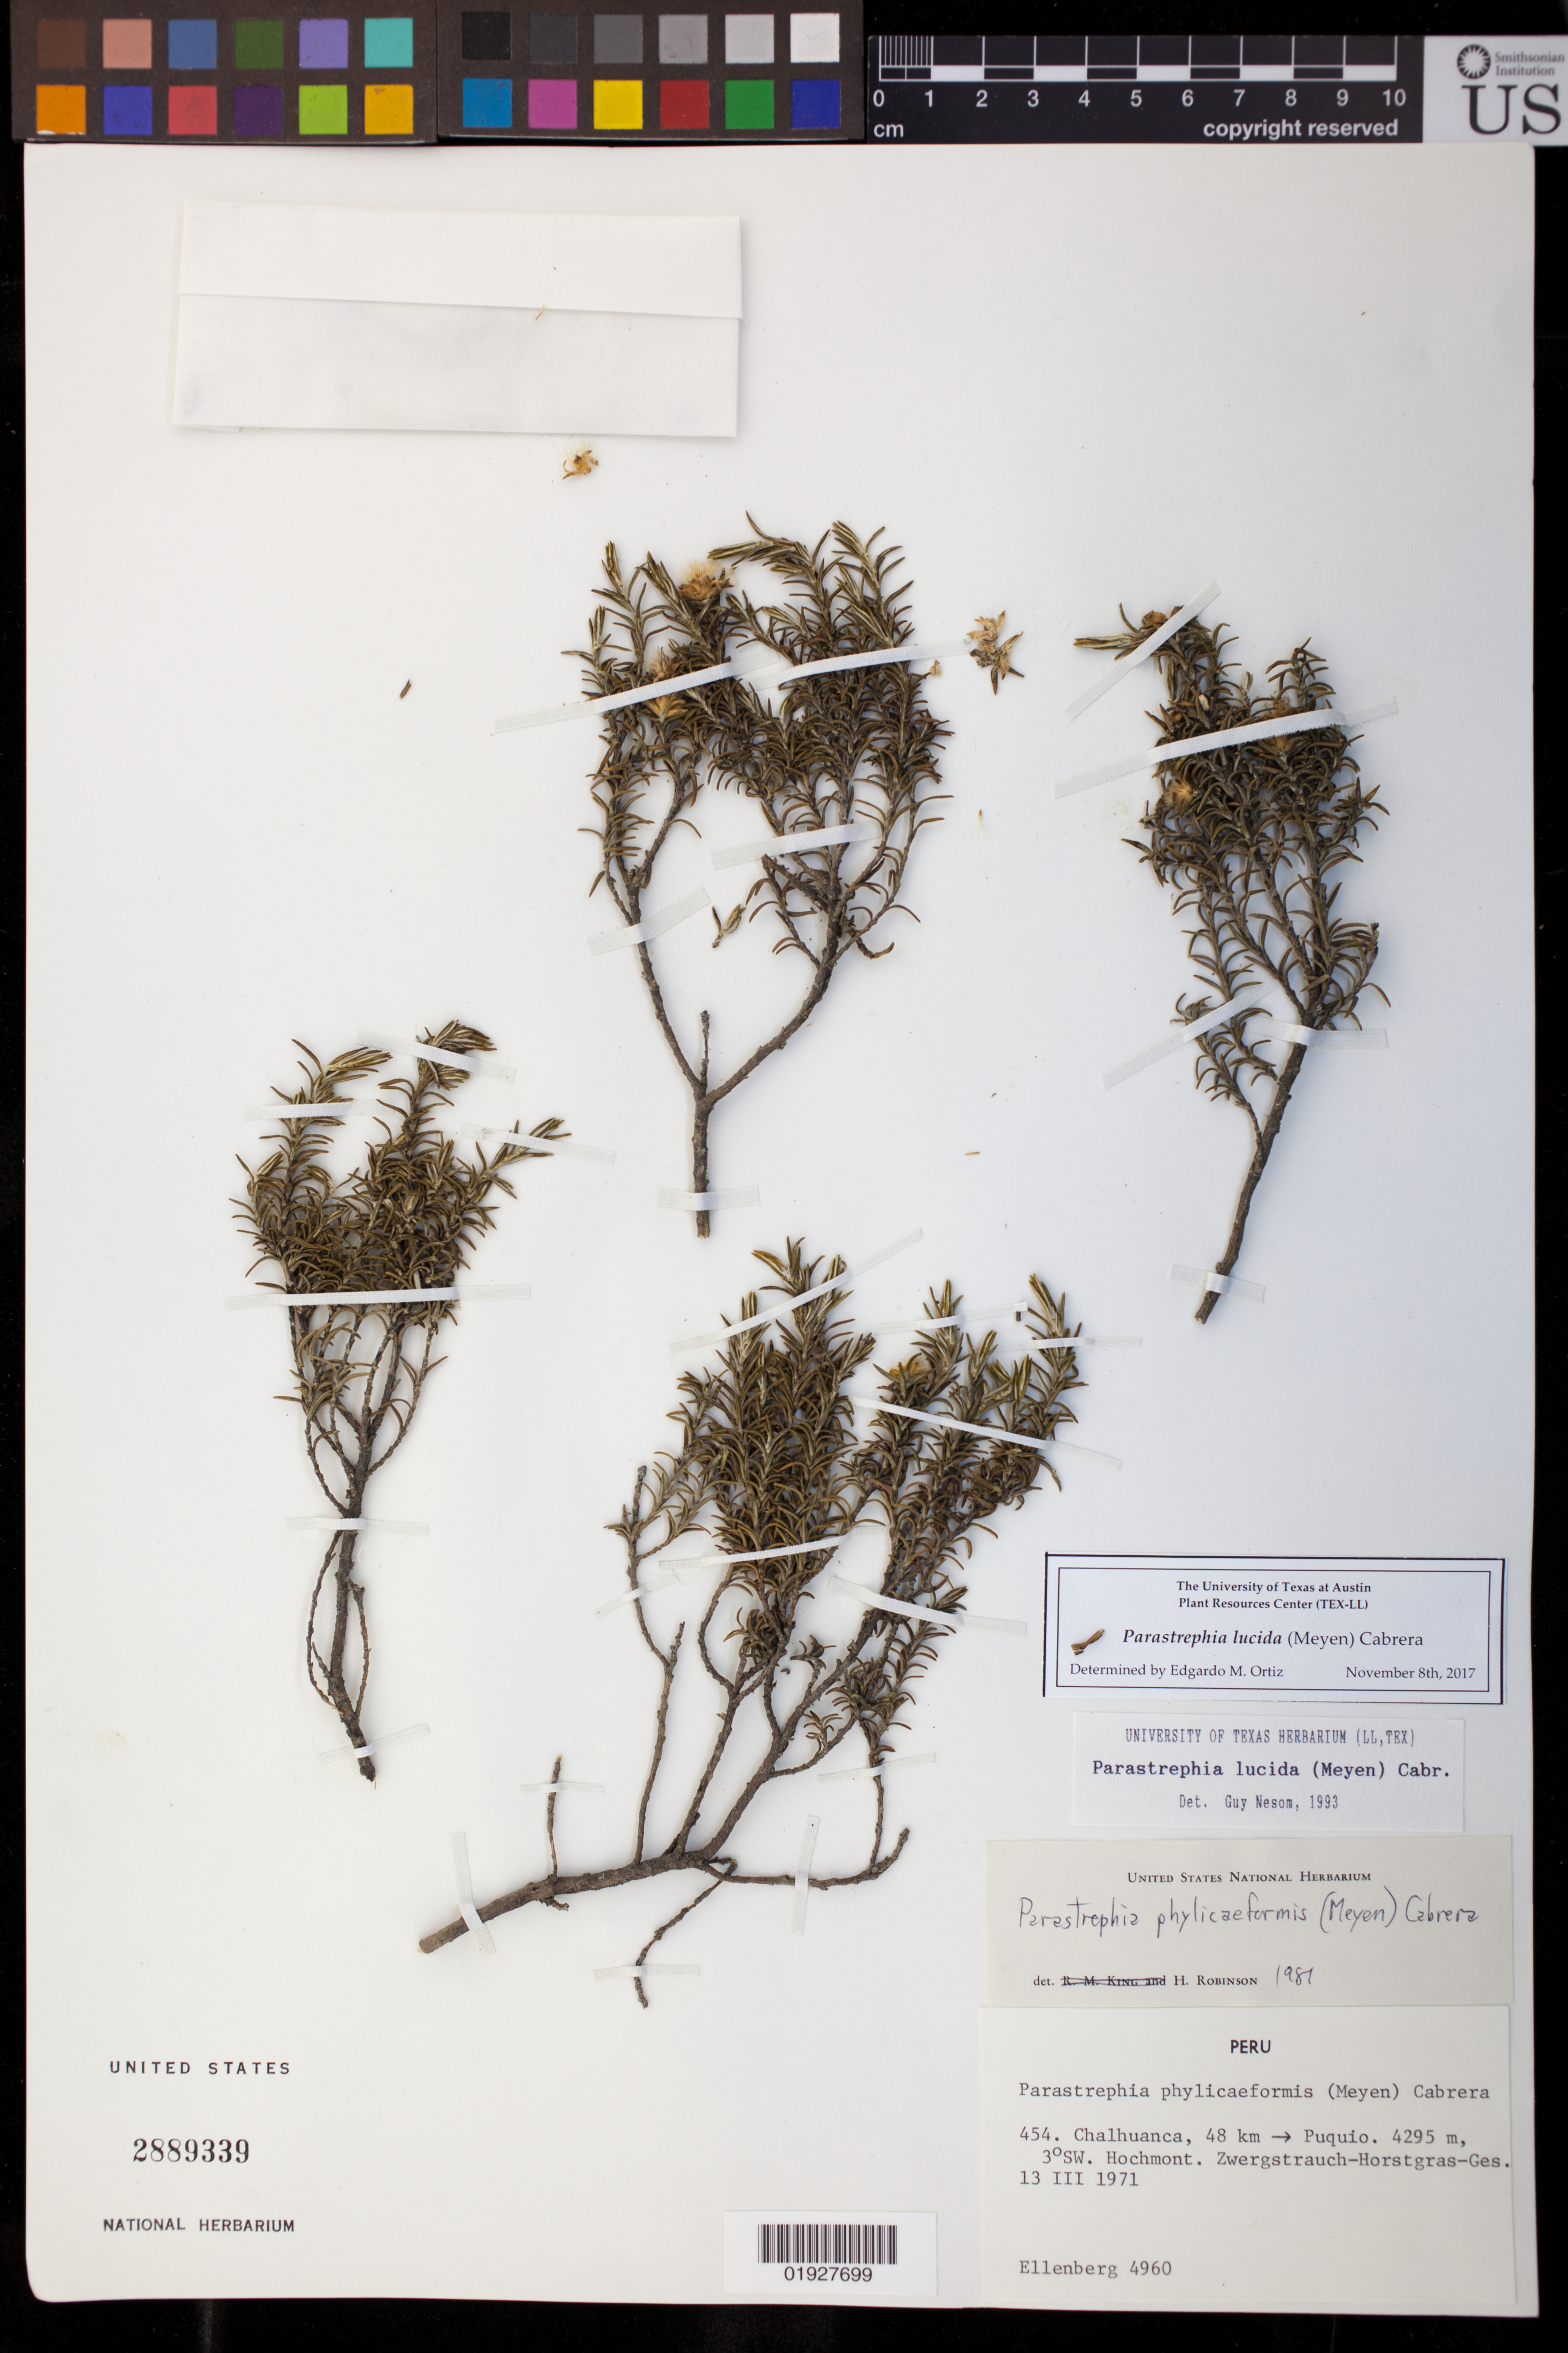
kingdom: Plantae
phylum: Tracheophyta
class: Magnoliopsida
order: Asterales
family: Asteraceae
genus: Parastrephia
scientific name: Parastrephia lucida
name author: (Meyen) Cabrera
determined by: Ortiz, E. M.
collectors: H. Ellenberg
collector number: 4960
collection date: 1971-03-13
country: Peru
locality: Chalhuanca, 48 km - Puquio. 3 ° SW; Hochmont. Zwergstrauch-Horstgras-Ges.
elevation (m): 4295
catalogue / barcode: US 2889339